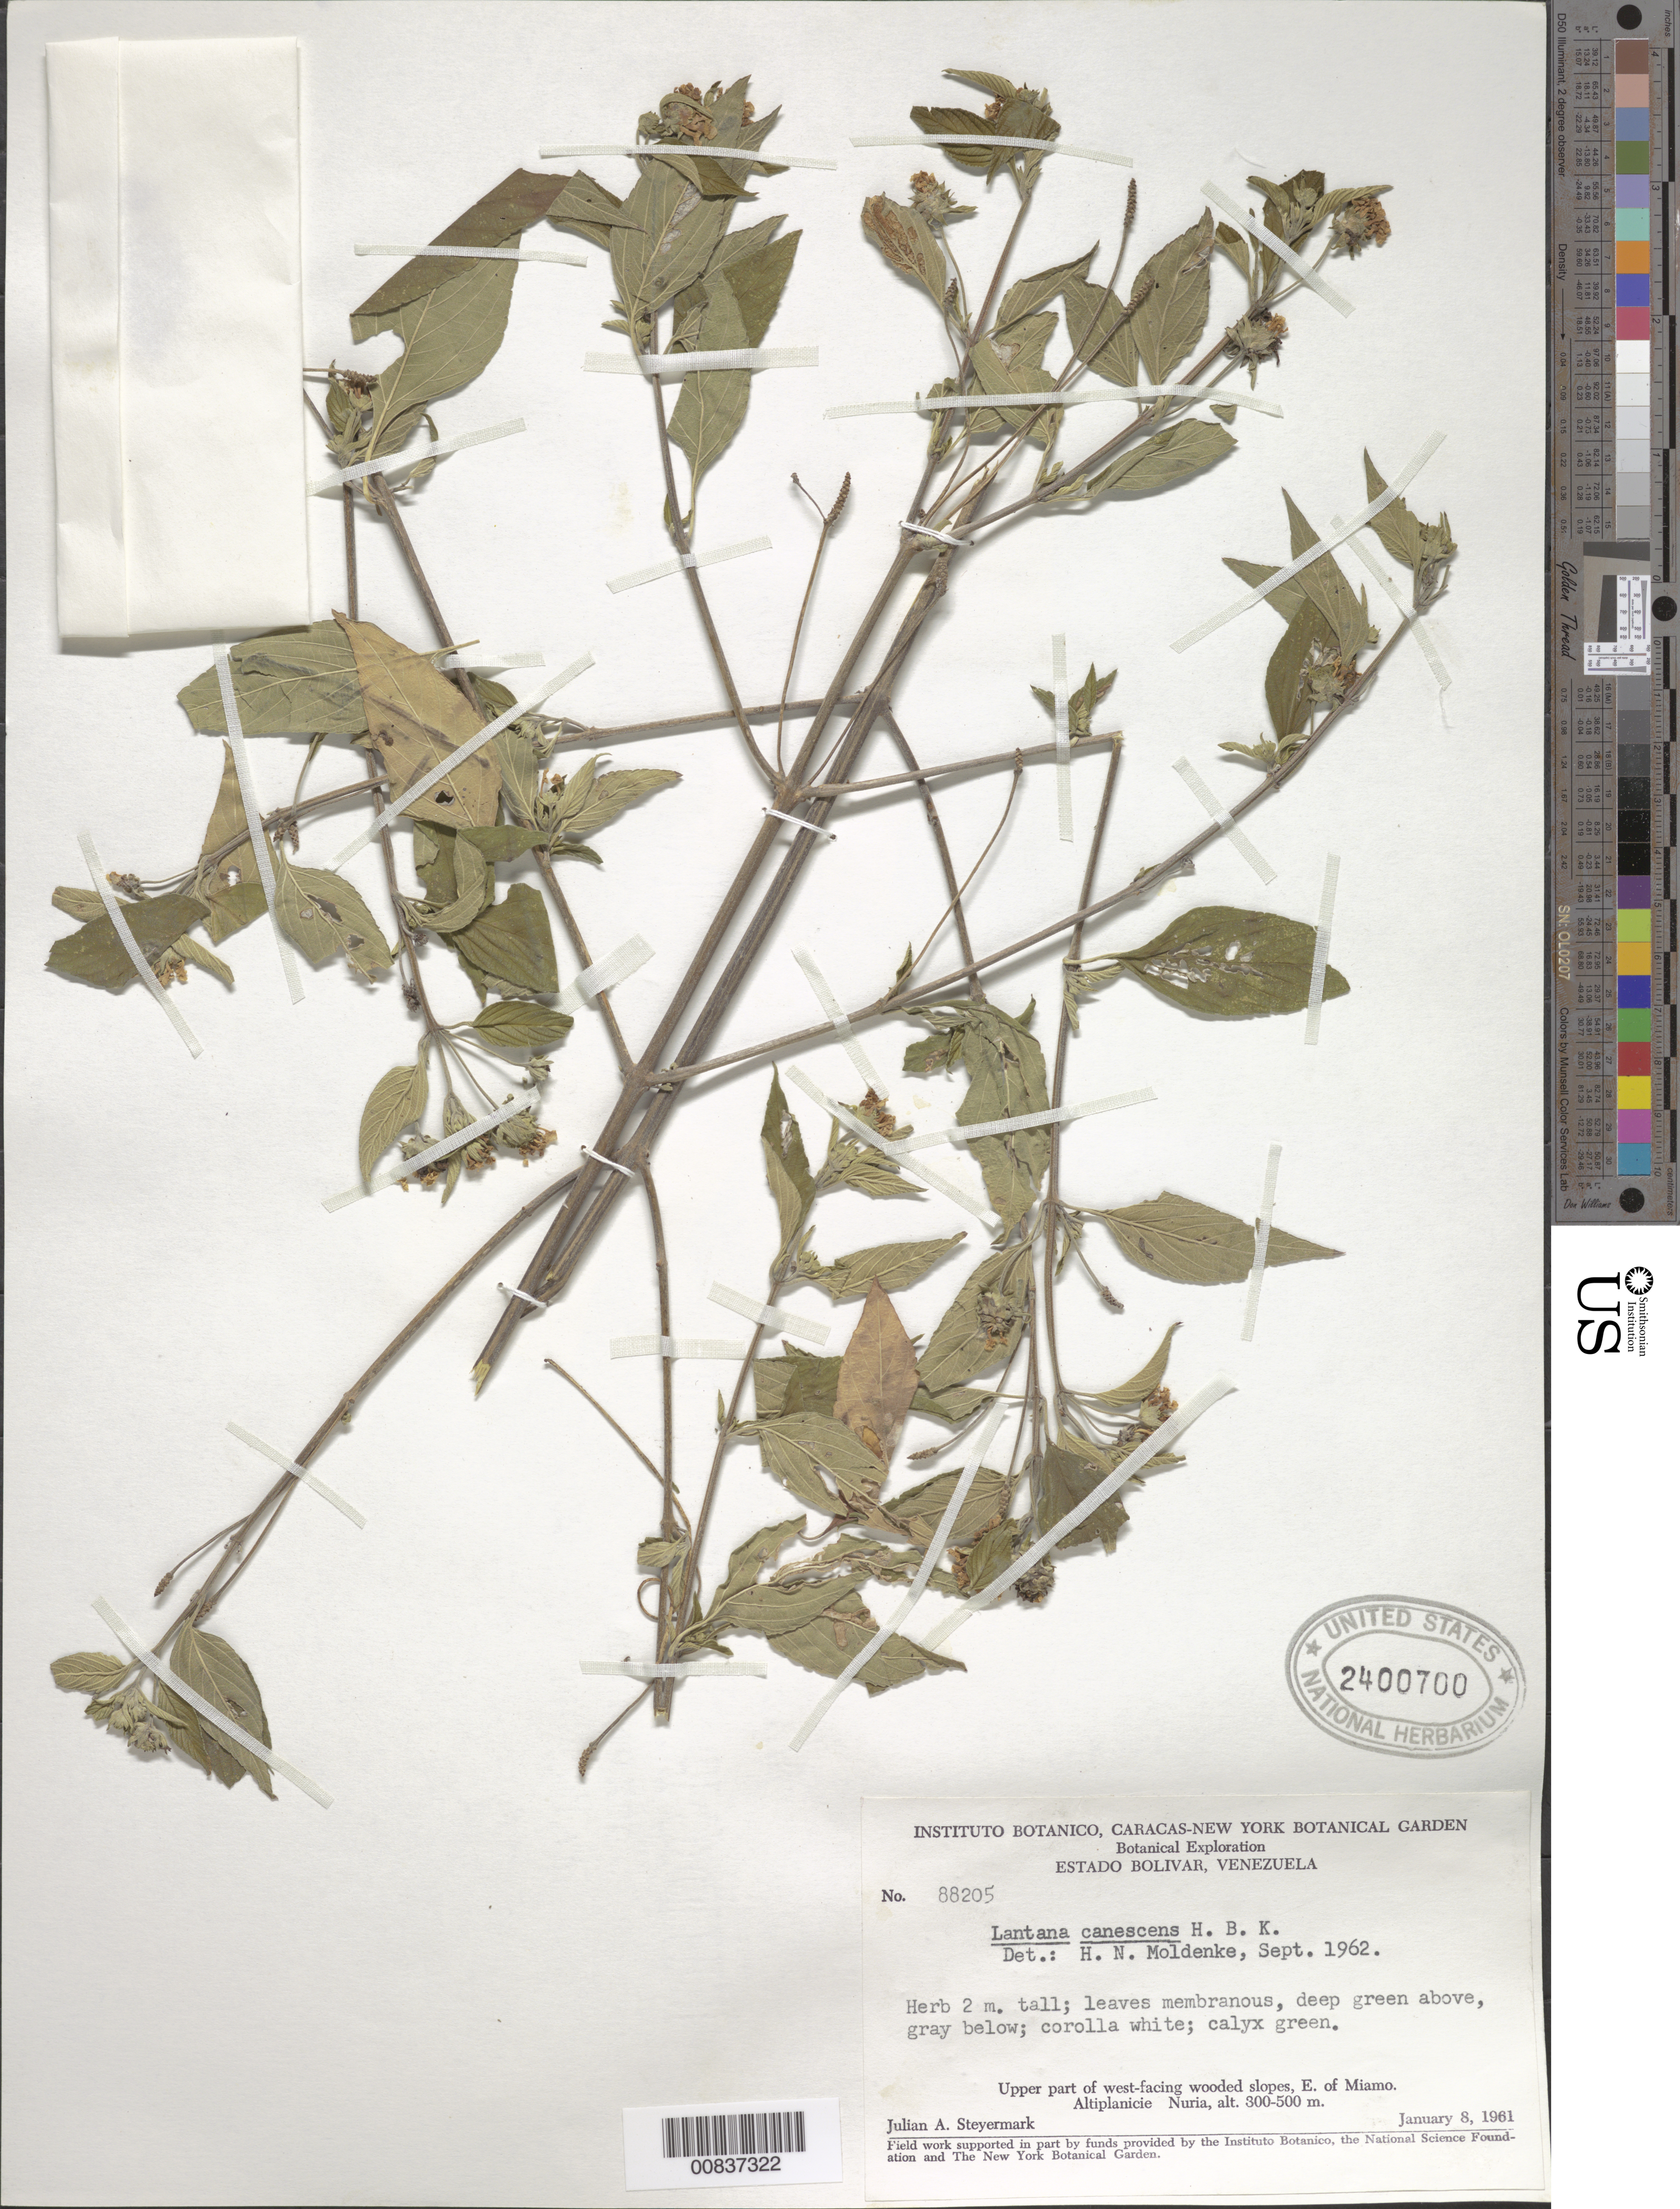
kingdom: Plantae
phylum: Tracheophyta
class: Magnoliopsida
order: Lamiales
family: Verbenaceae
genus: Lantana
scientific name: Lantana canescens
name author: Kunth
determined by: Moldenke, H. N.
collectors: J. Steyermark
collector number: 88205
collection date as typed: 8-Jan-61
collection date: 1961-01-08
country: Venezuela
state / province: Bolívar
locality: Altiplanicie de Nuria, E of Miamo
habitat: Upper part of W-facing wooded slopes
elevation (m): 300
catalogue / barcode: US 2400700